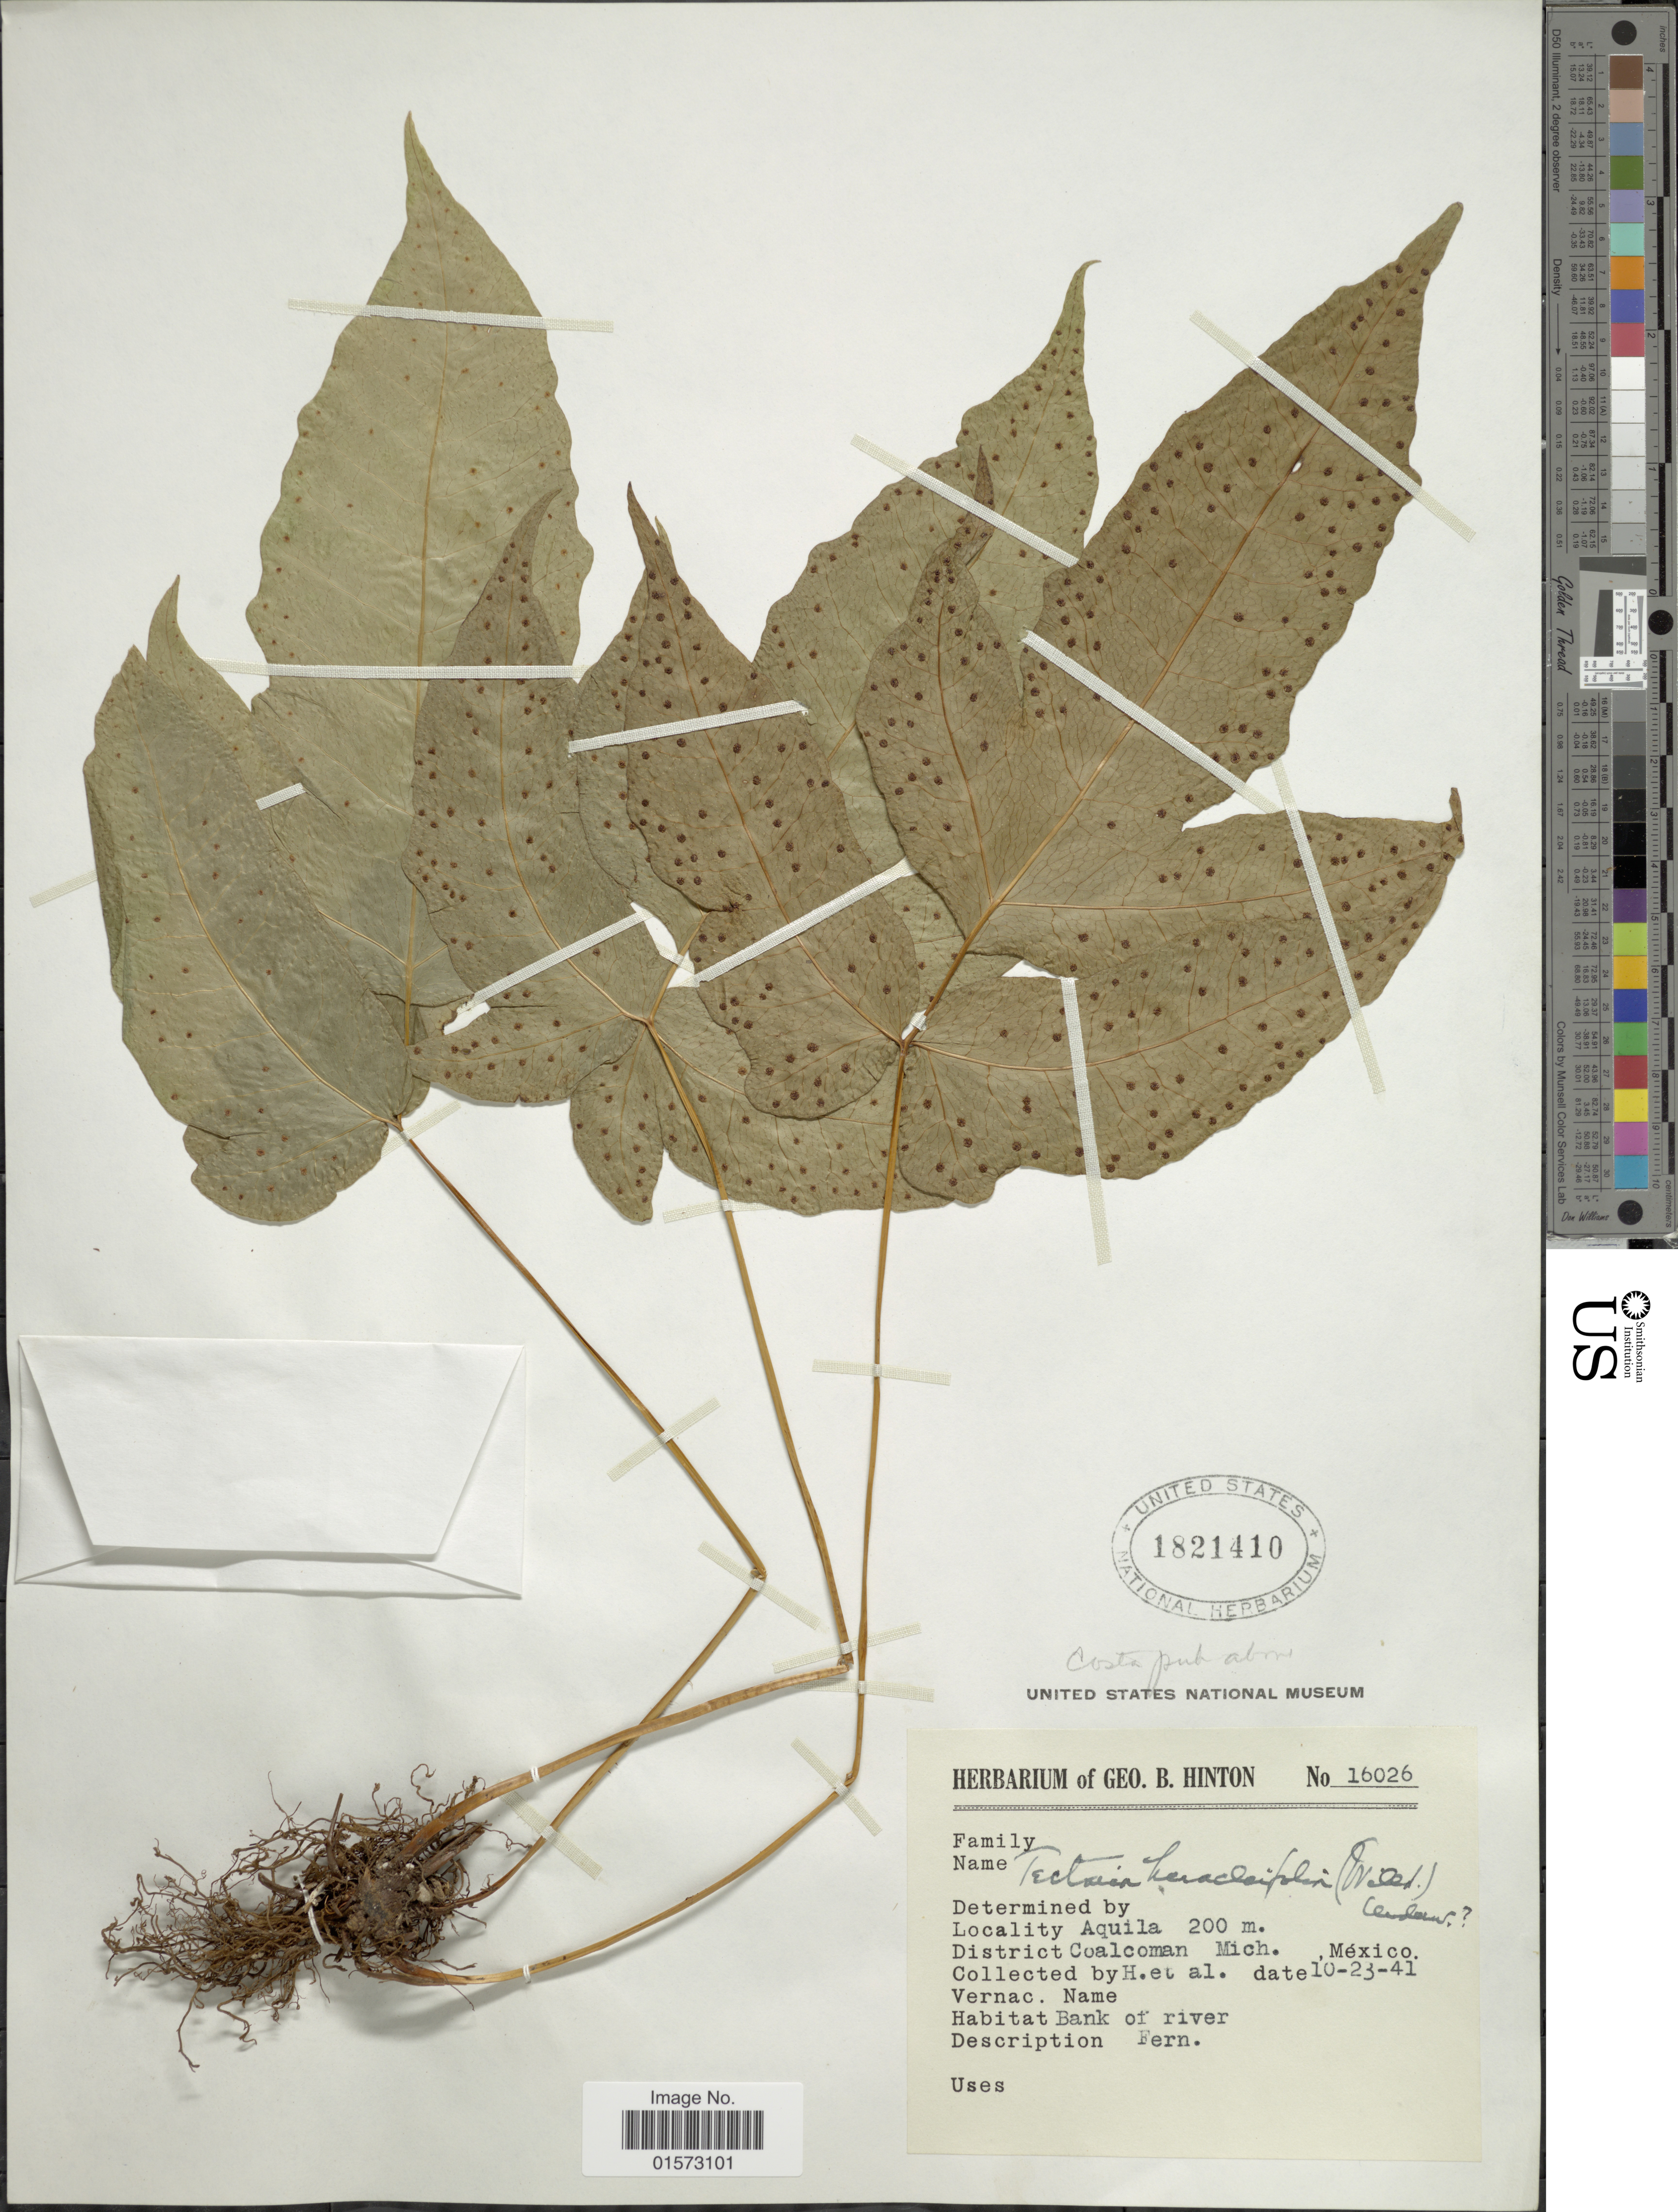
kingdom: Plantae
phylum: Tracheophyta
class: Polypodiopsida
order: Polypodiales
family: Tectariaceae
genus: Tectaria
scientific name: Tectaria heracleifolia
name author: (Willd.) Underw.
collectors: G. B. Hinton & et al.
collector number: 16026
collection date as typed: Transcribed d/m/y: 23/10/41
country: Mexico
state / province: Michoacán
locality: Aquila, District Coalcoman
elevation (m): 200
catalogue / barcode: US 1821410